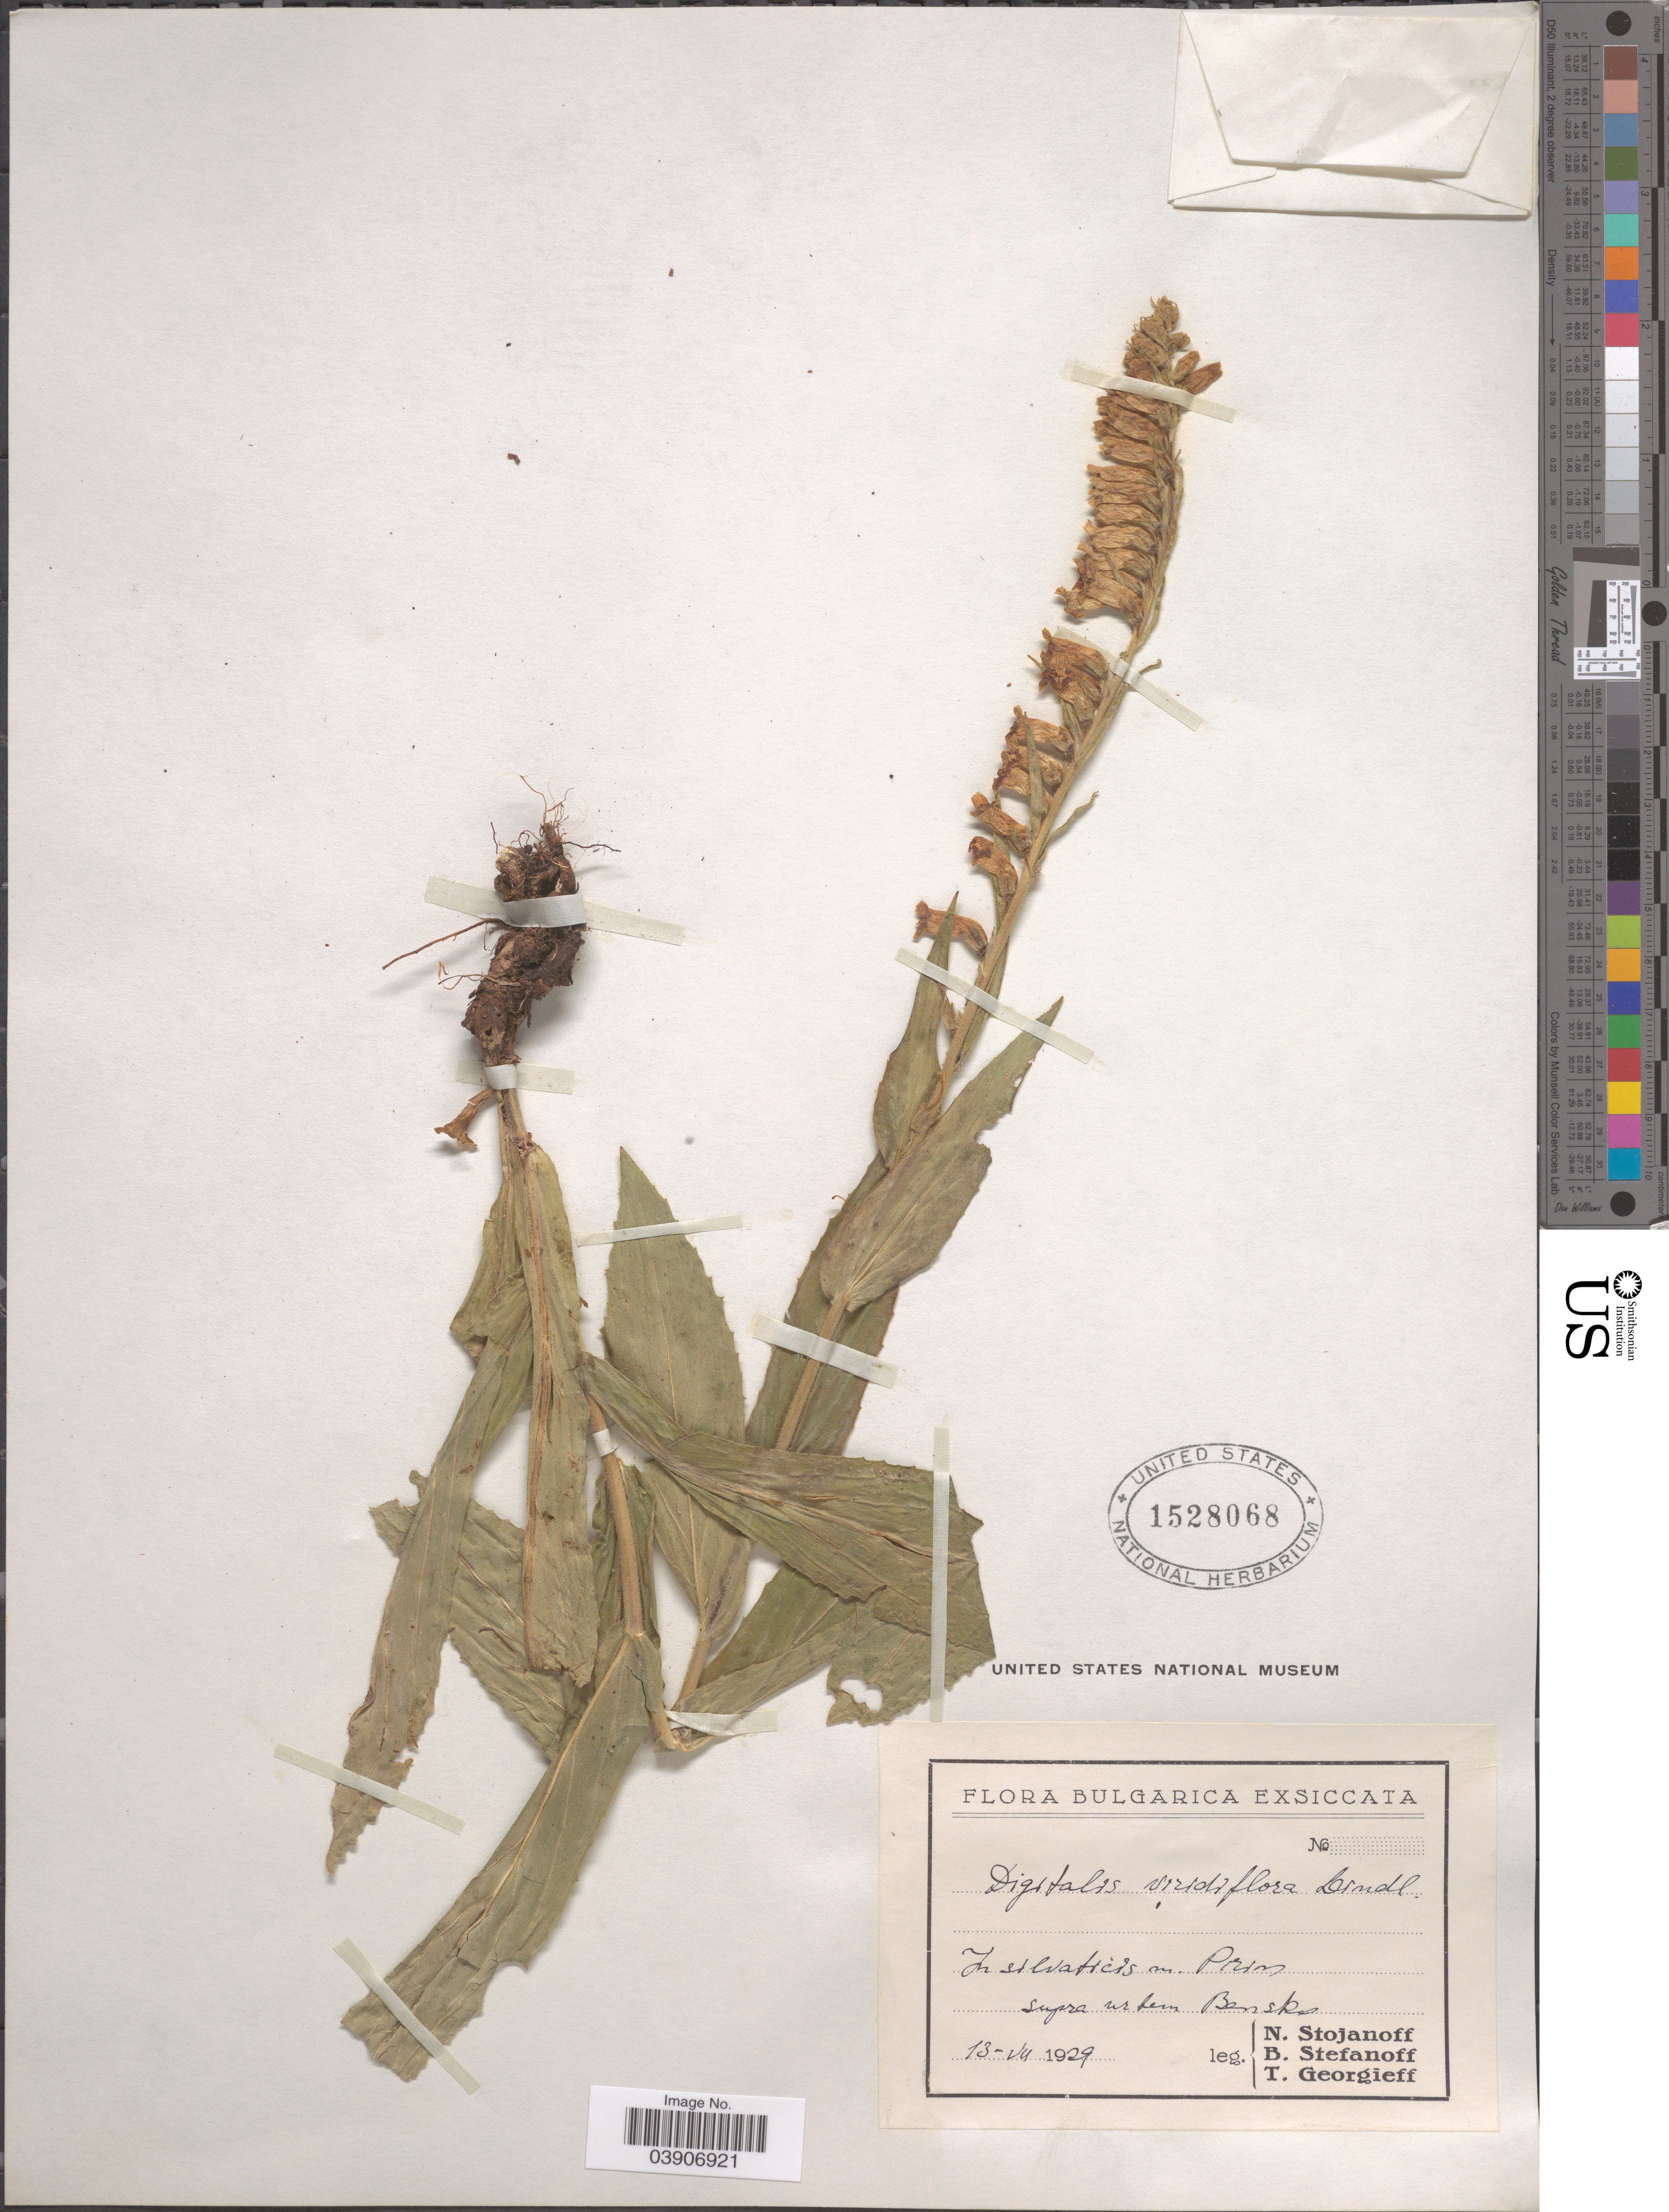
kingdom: Plantae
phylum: Tracheophyta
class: Magnoliopsida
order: Lamiales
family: Plantaginaceae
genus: Digitalis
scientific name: Digitalis viridiflora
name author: Lindl.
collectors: N. Stojanoff, B. Stefanoff & T. Georgieff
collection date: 1929-07-13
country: Bulgaria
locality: Bulgarica. In silvaticis am Pirin. Supra urbem Benske [interpreted].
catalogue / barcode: US 1528068